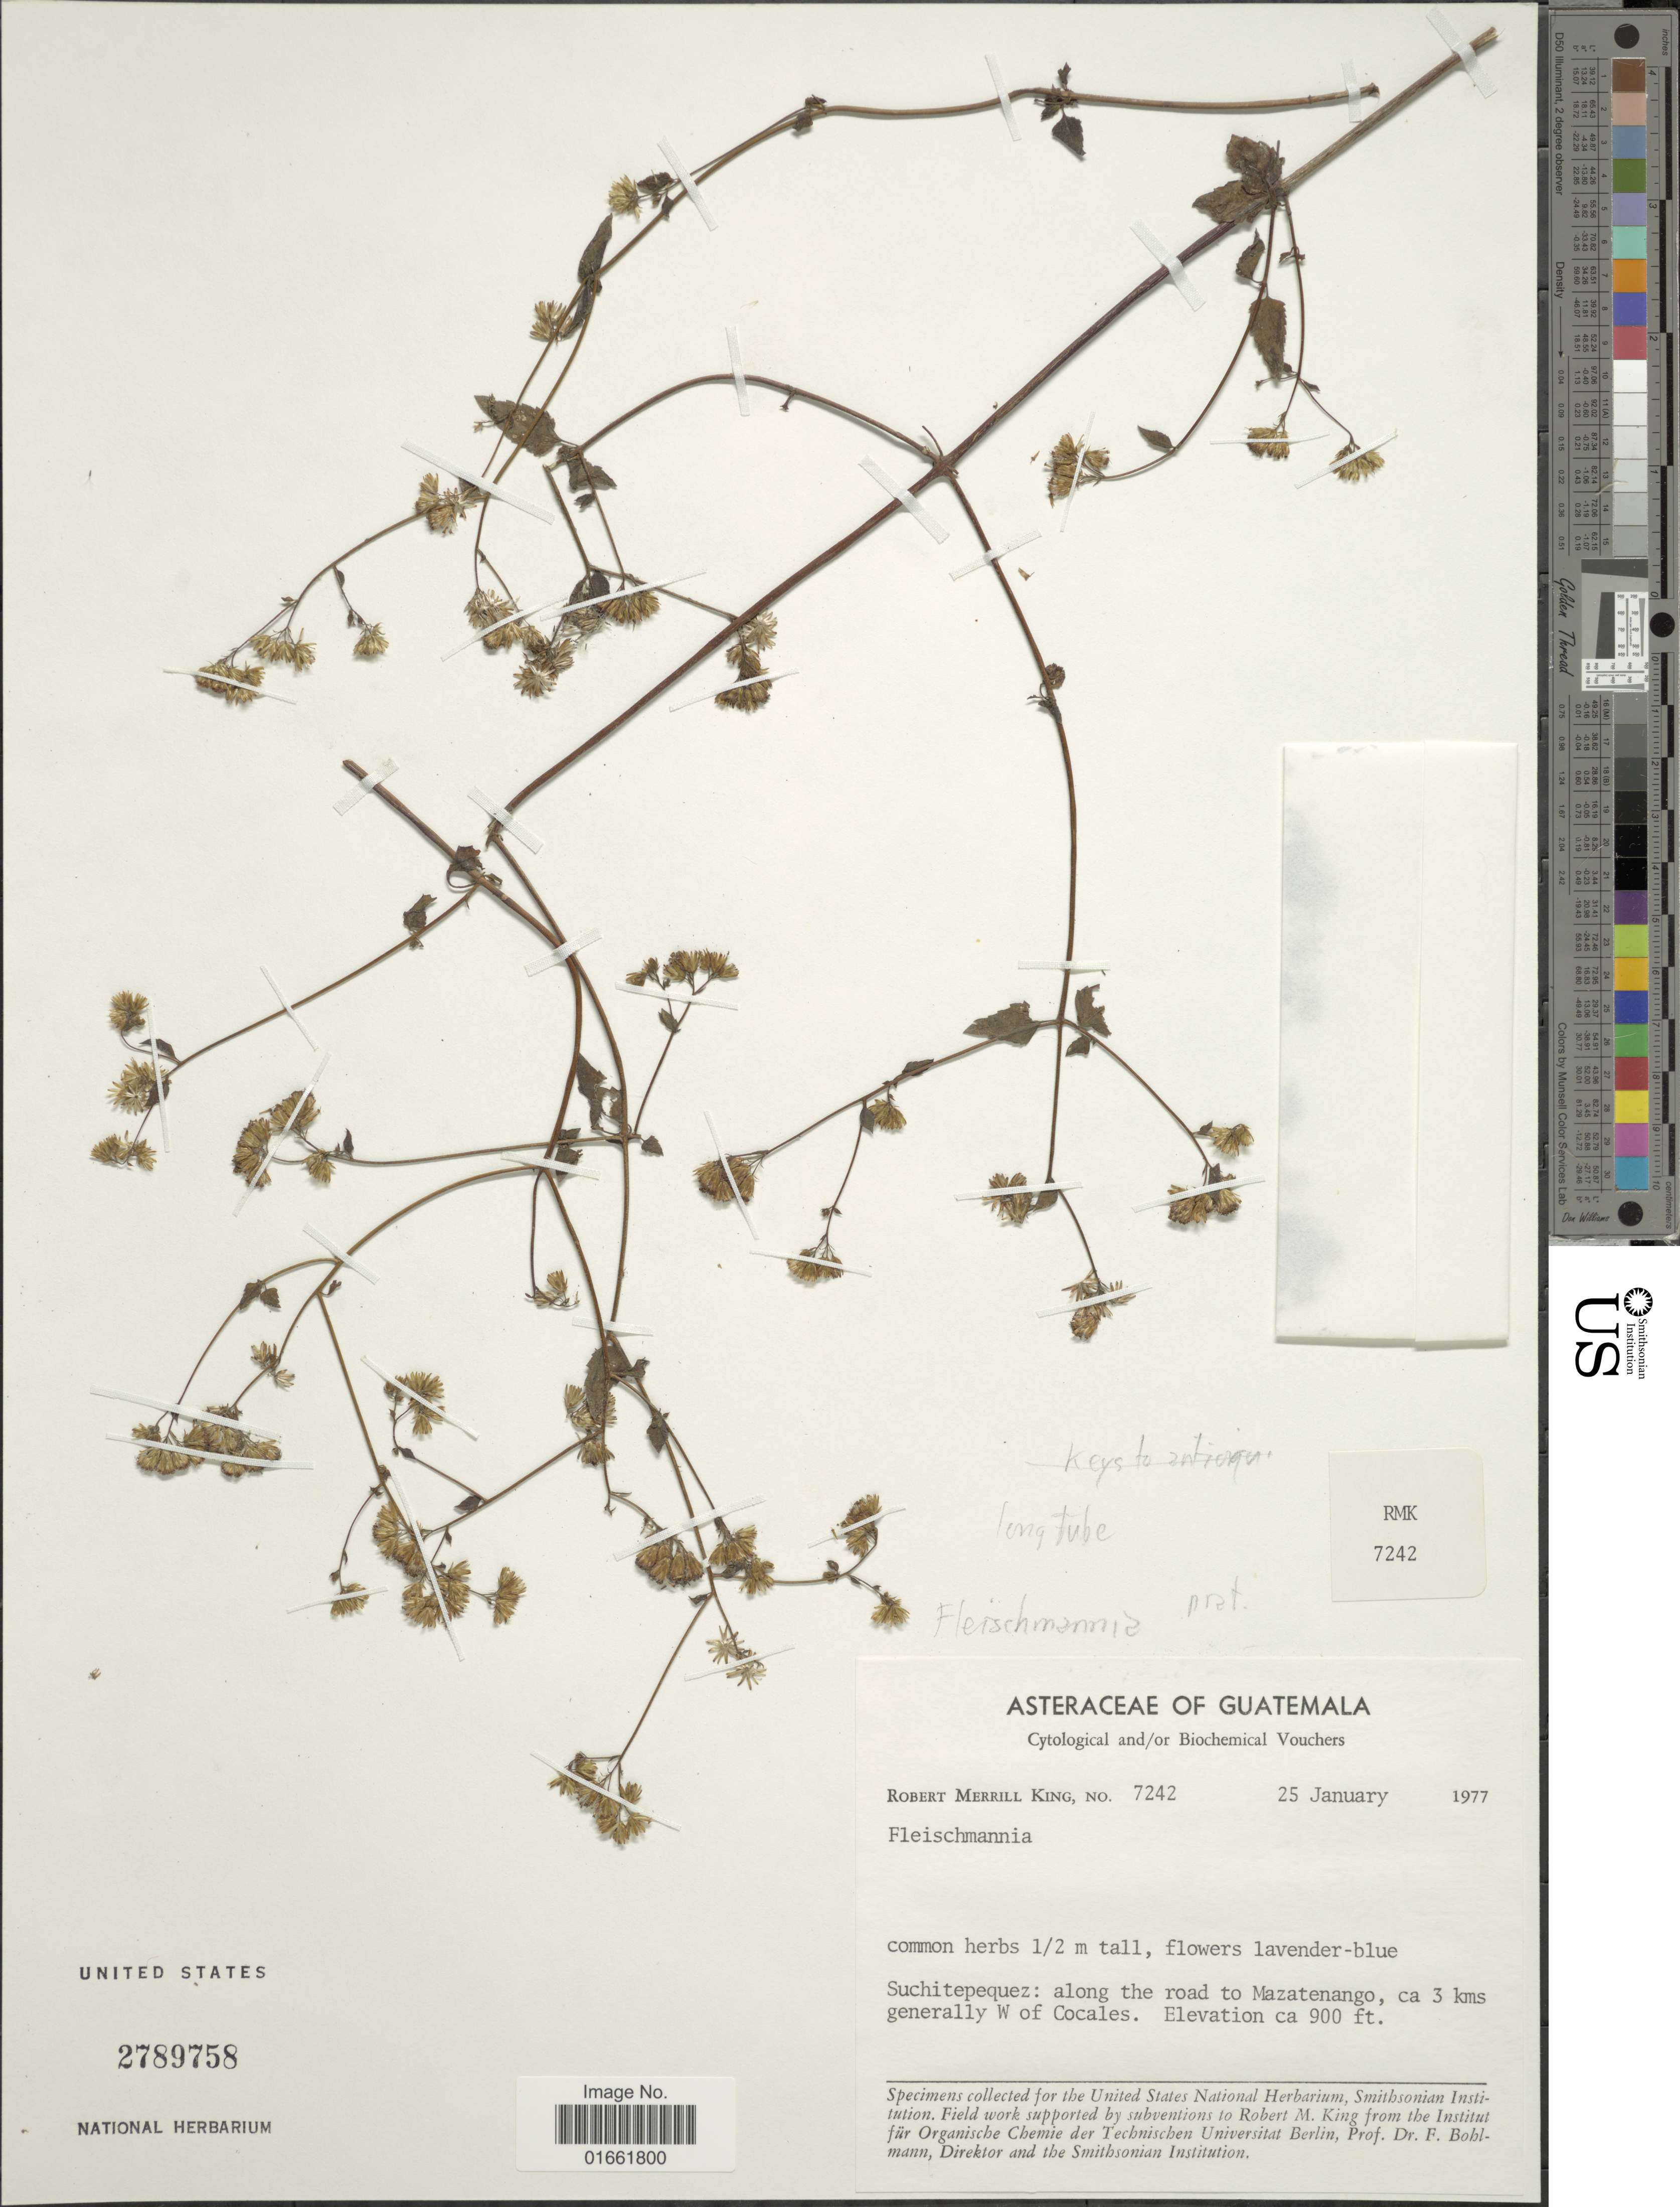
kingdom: Plantae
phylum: Tracheophyta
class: Magnoliopsida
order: Asterales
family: Asteraceae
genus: Fleischmannia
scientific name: Fleischmannia pratensis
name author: (Klatt) R.M. King & H. Rob.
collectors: R. M. King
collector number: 7242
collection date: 1977-01-25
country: Guatemala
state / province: Suchitepéquez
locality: Suchitepequez: along the road to Mazatenango, ca 3 kms generally W of Cocales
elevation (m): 274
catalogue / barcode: US 2789758